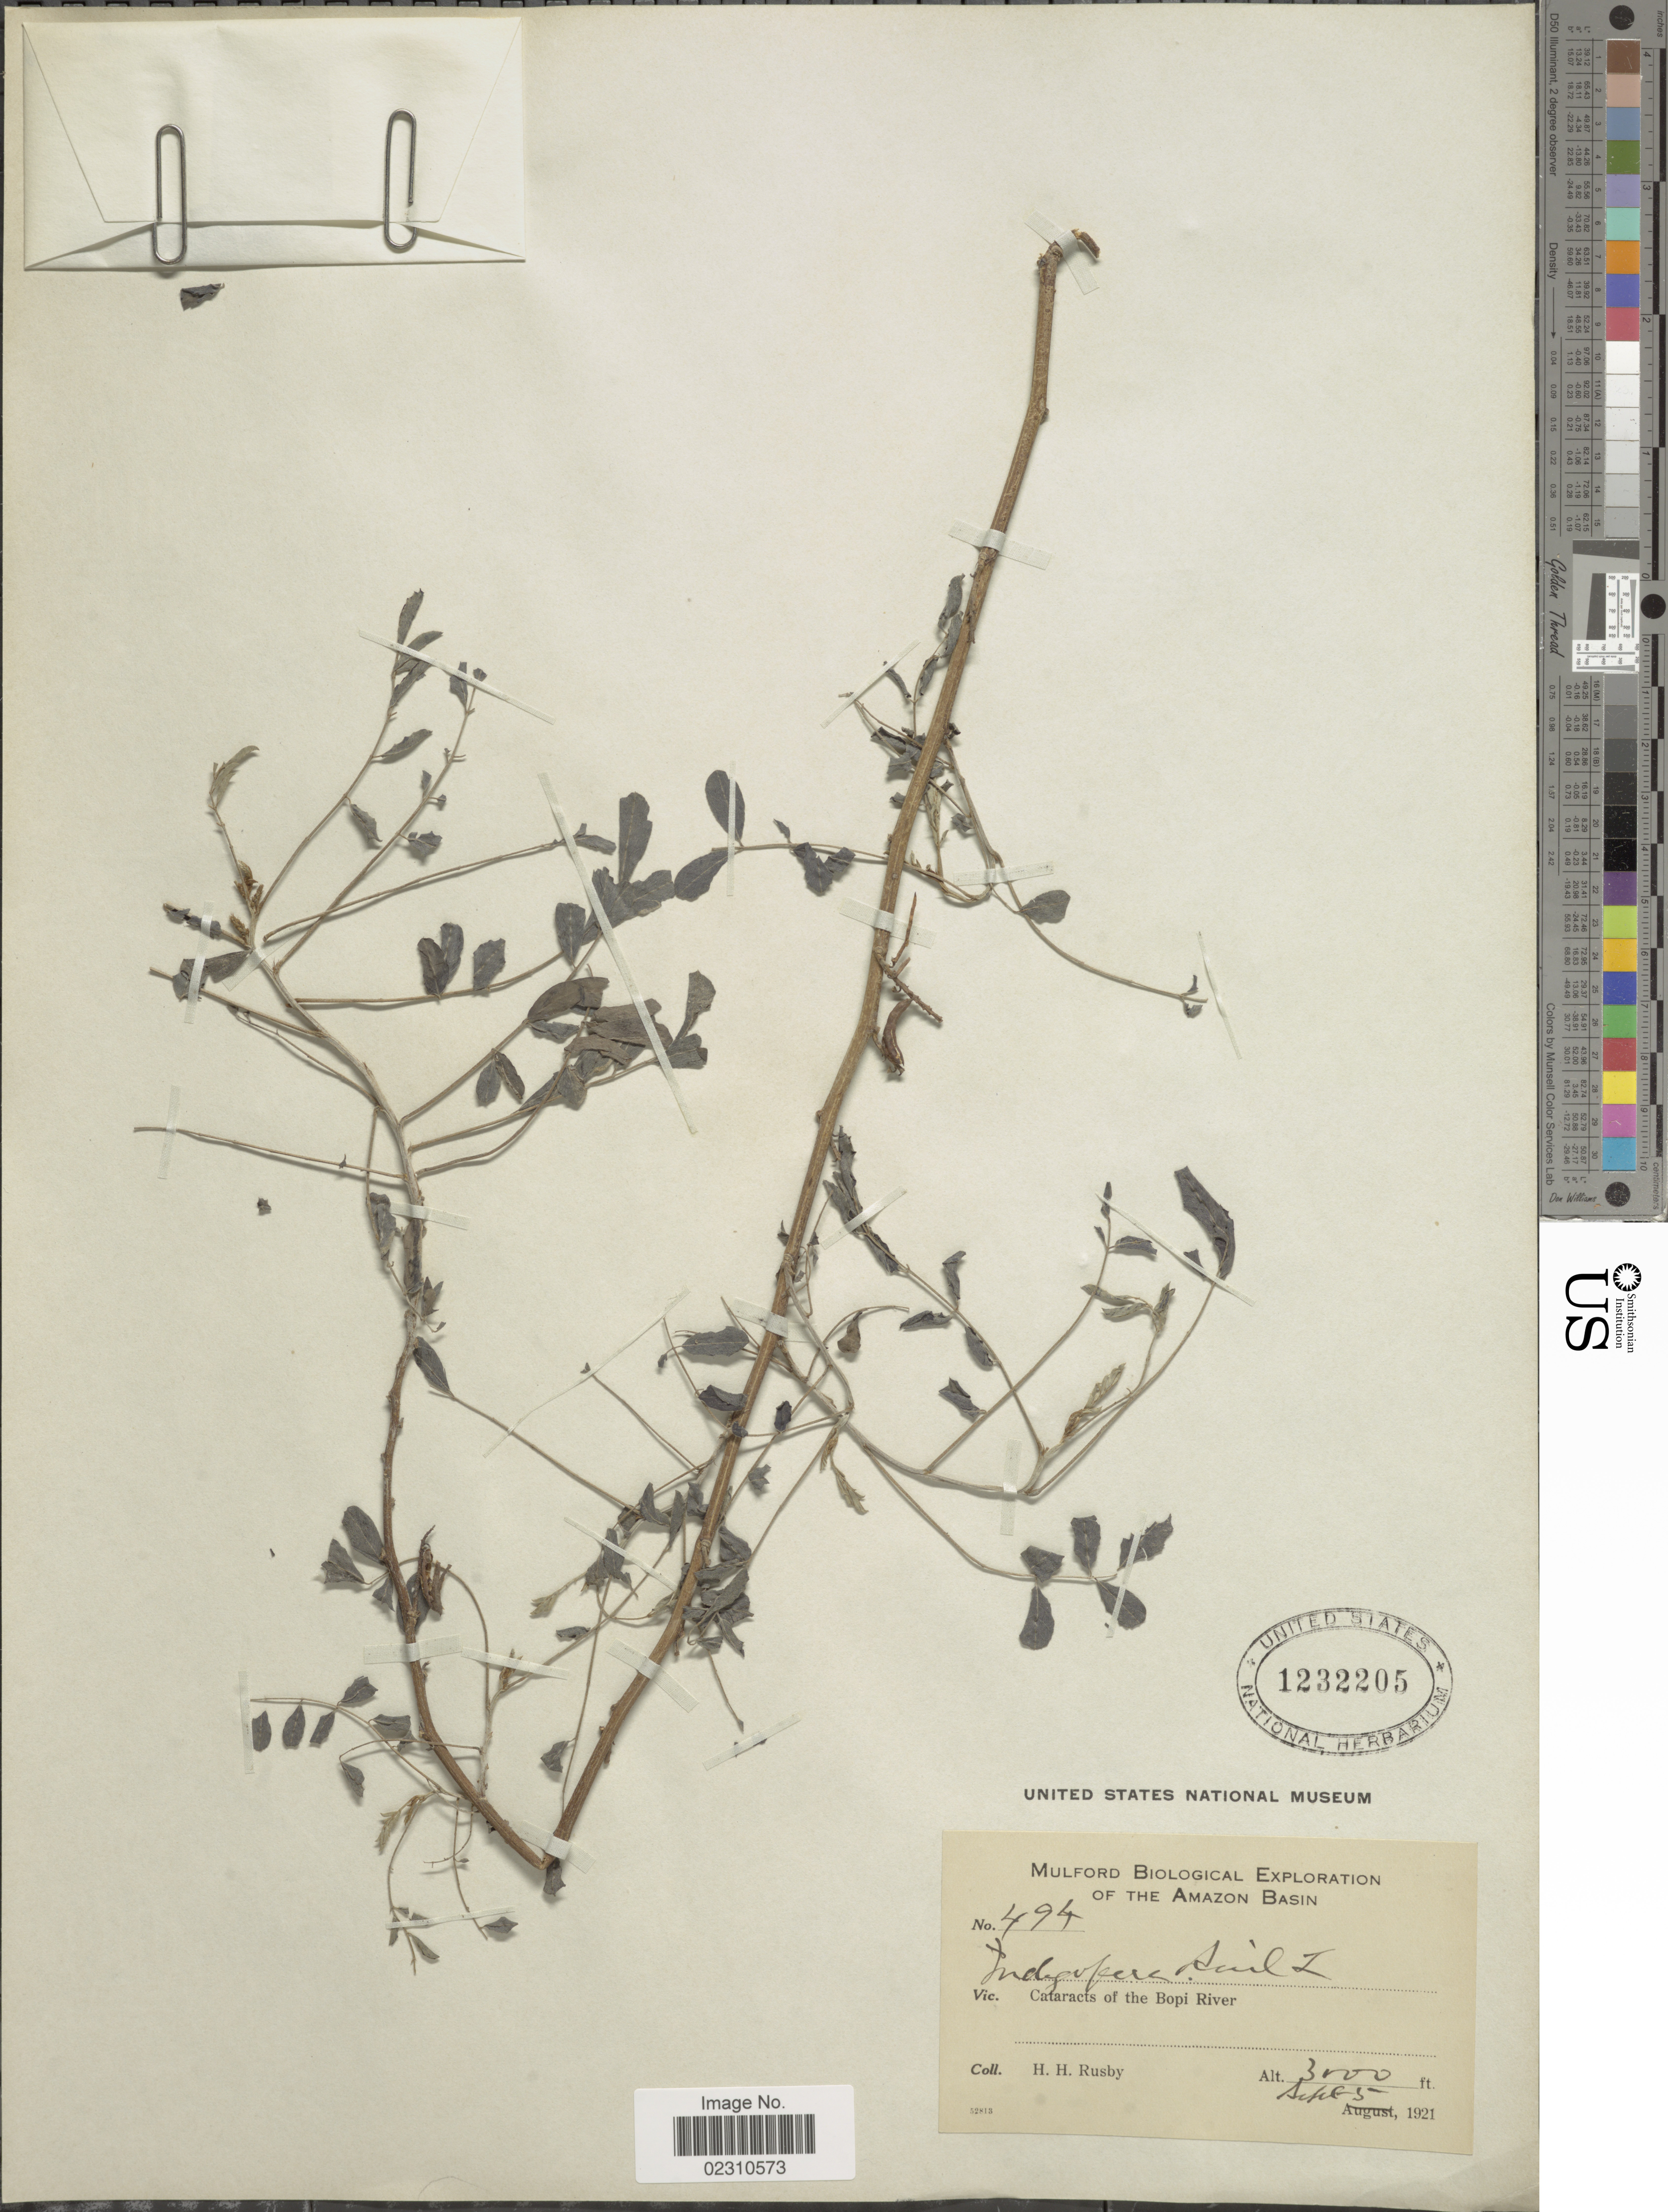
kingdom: Plantae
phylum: Tracheophyta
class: Magnoliopsida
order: Fabales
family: Fabaceae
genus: Indigofera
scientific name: Indigofera suffruticosa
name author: Mill.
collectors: H. H. Rusby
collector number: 494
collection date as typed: Sept. 5, 1921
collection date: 1921-09-05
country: Bolivia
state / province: La Paz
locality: Cataracts of the Bopi River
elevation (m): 914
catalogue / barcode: US 1232205